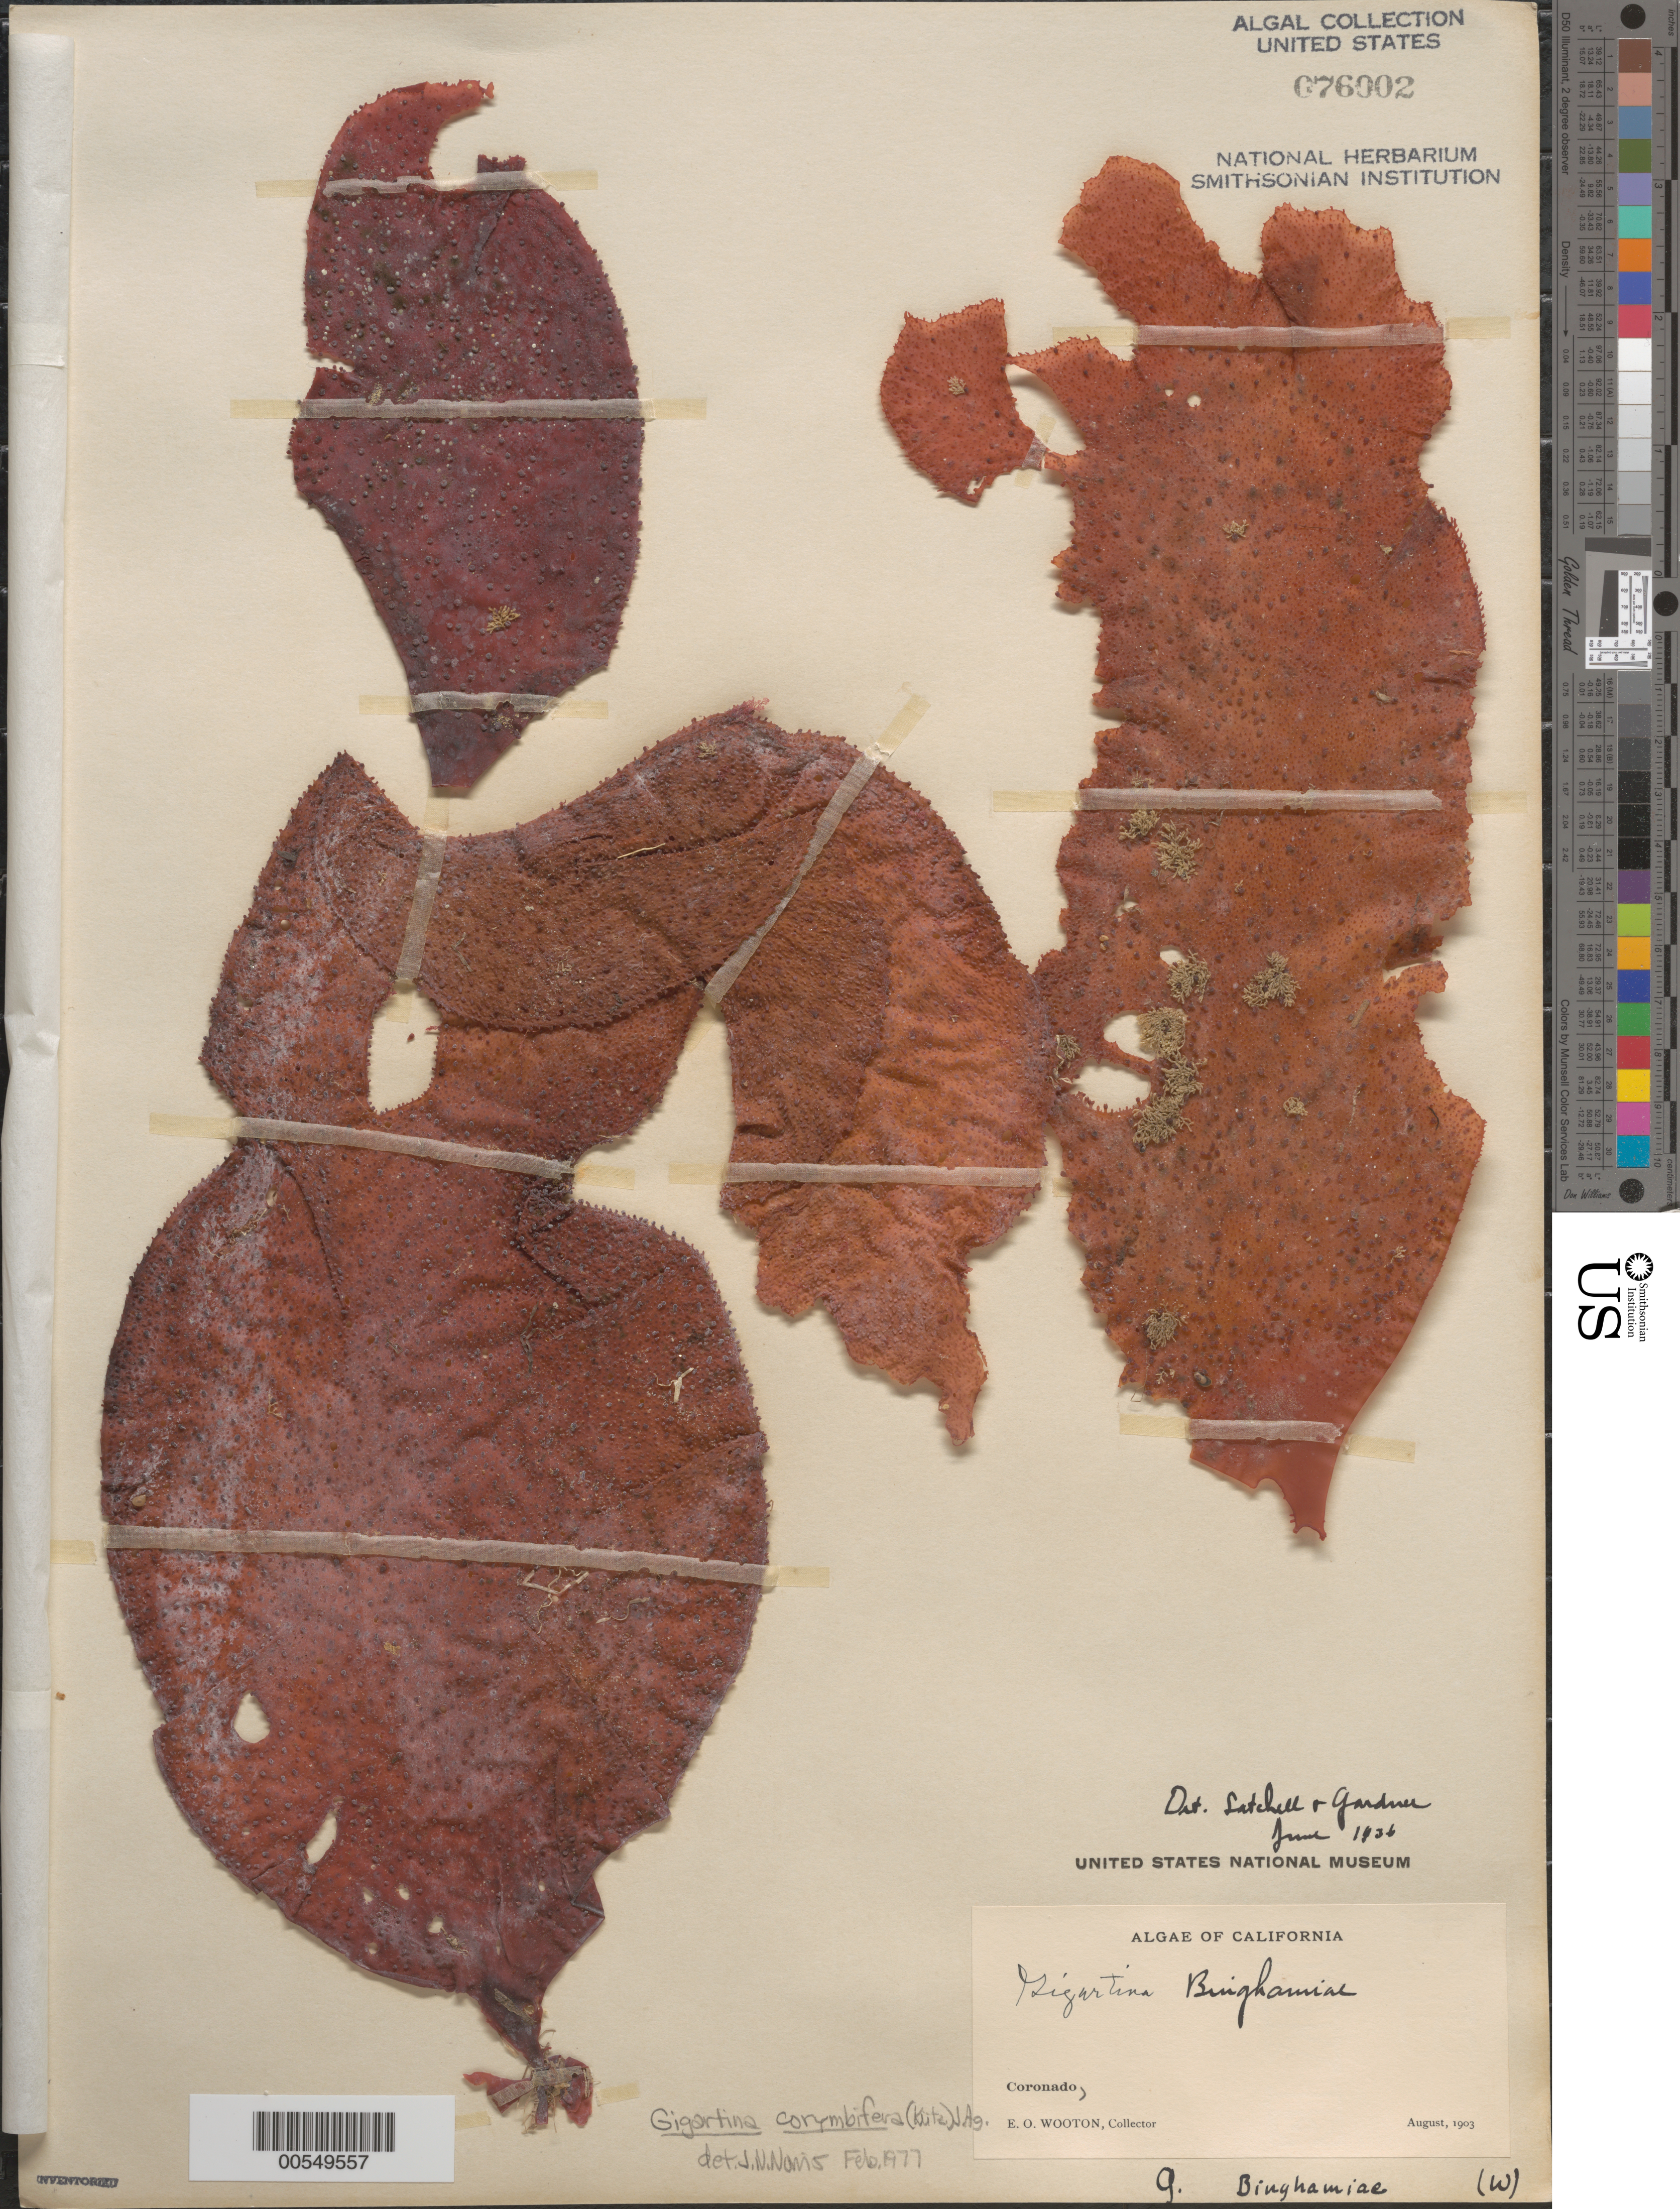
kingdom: Plantae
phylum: Rhodophyta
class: Florideophyceae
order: Gigartinales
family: Gigartinaceae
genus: Chondracanthus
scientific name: Chondracanthus corymbiferus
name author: (Kütz.) Guiry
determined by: Algae name updating Project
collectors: E. O. Wooton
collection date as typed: Aug 1903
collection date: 1903-08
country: United States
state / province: California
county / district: San Diego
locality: Coronado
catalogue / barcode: US 76002